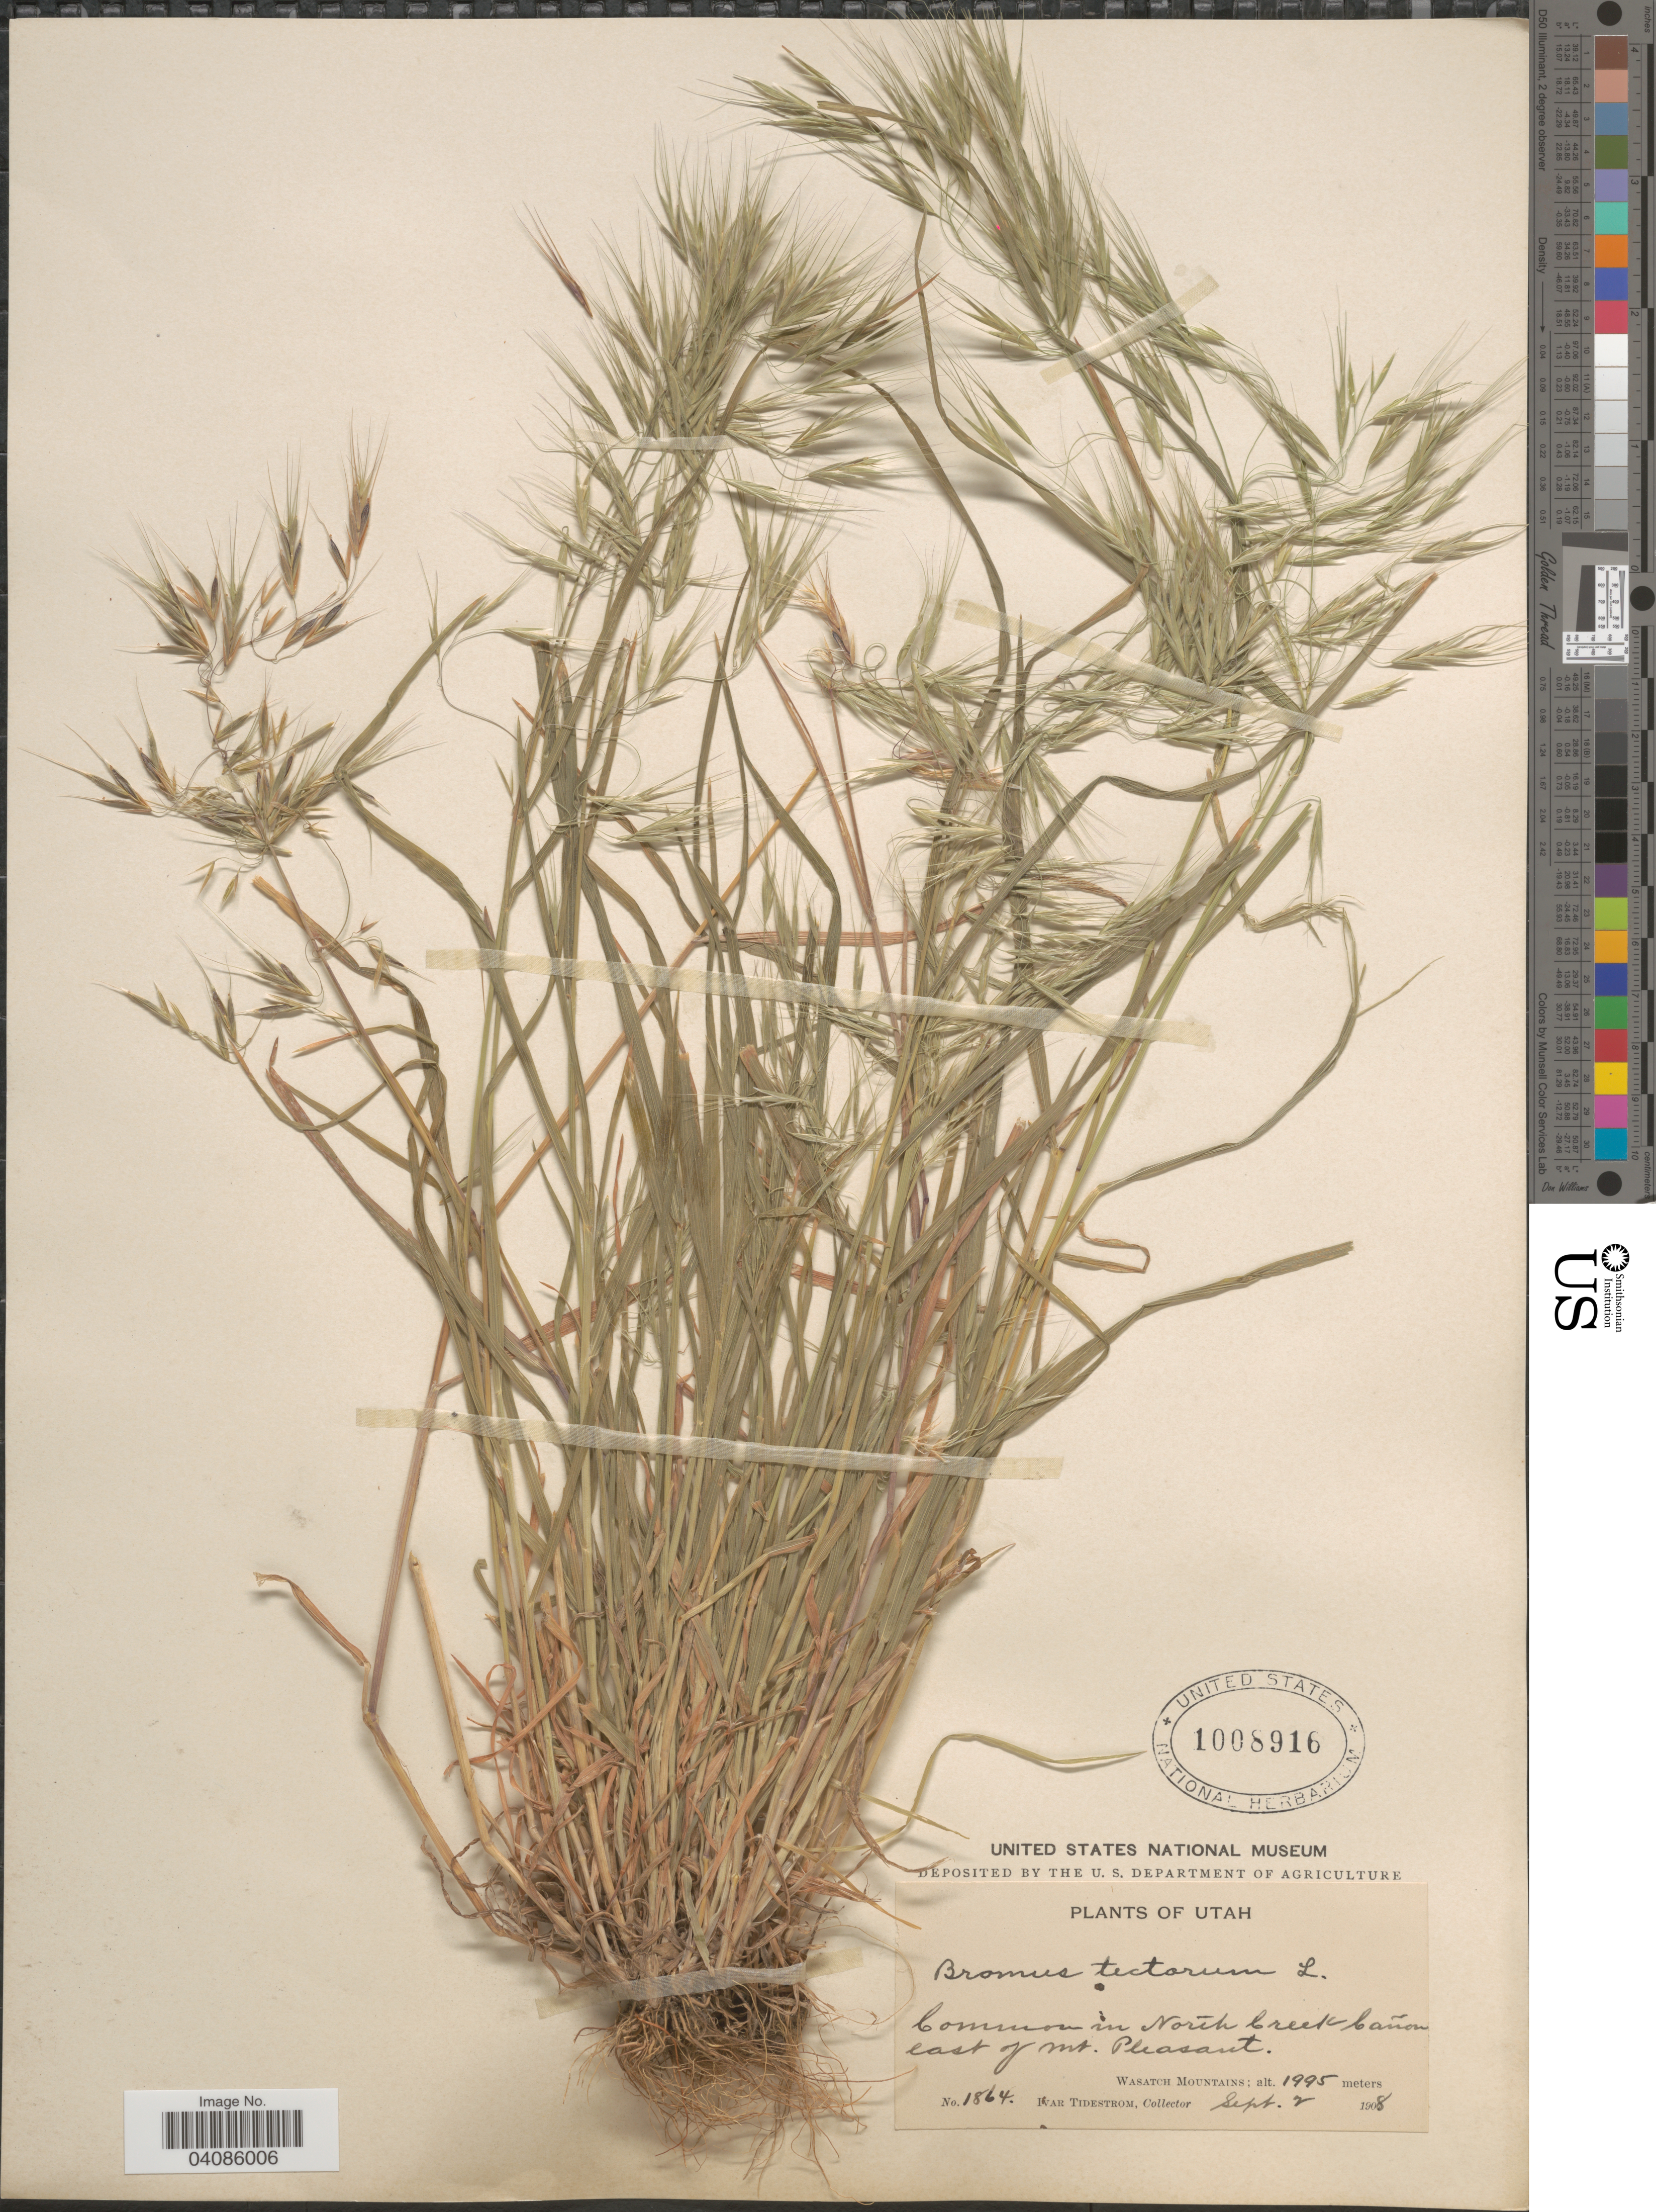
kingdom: Plantae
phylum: Tracheophyta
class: Liliopsida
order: Poales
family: Poaceae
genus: Bromus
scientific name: Bromus tectorum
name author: L.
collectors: I. F. Tidestrom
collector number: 1864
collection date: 1908-09-02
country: United States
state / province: Utah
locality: Common in North Creek Cañon, east of Mt. Pleasant. Wasatch Mountains.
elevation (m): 1995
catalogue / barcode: US 1008916